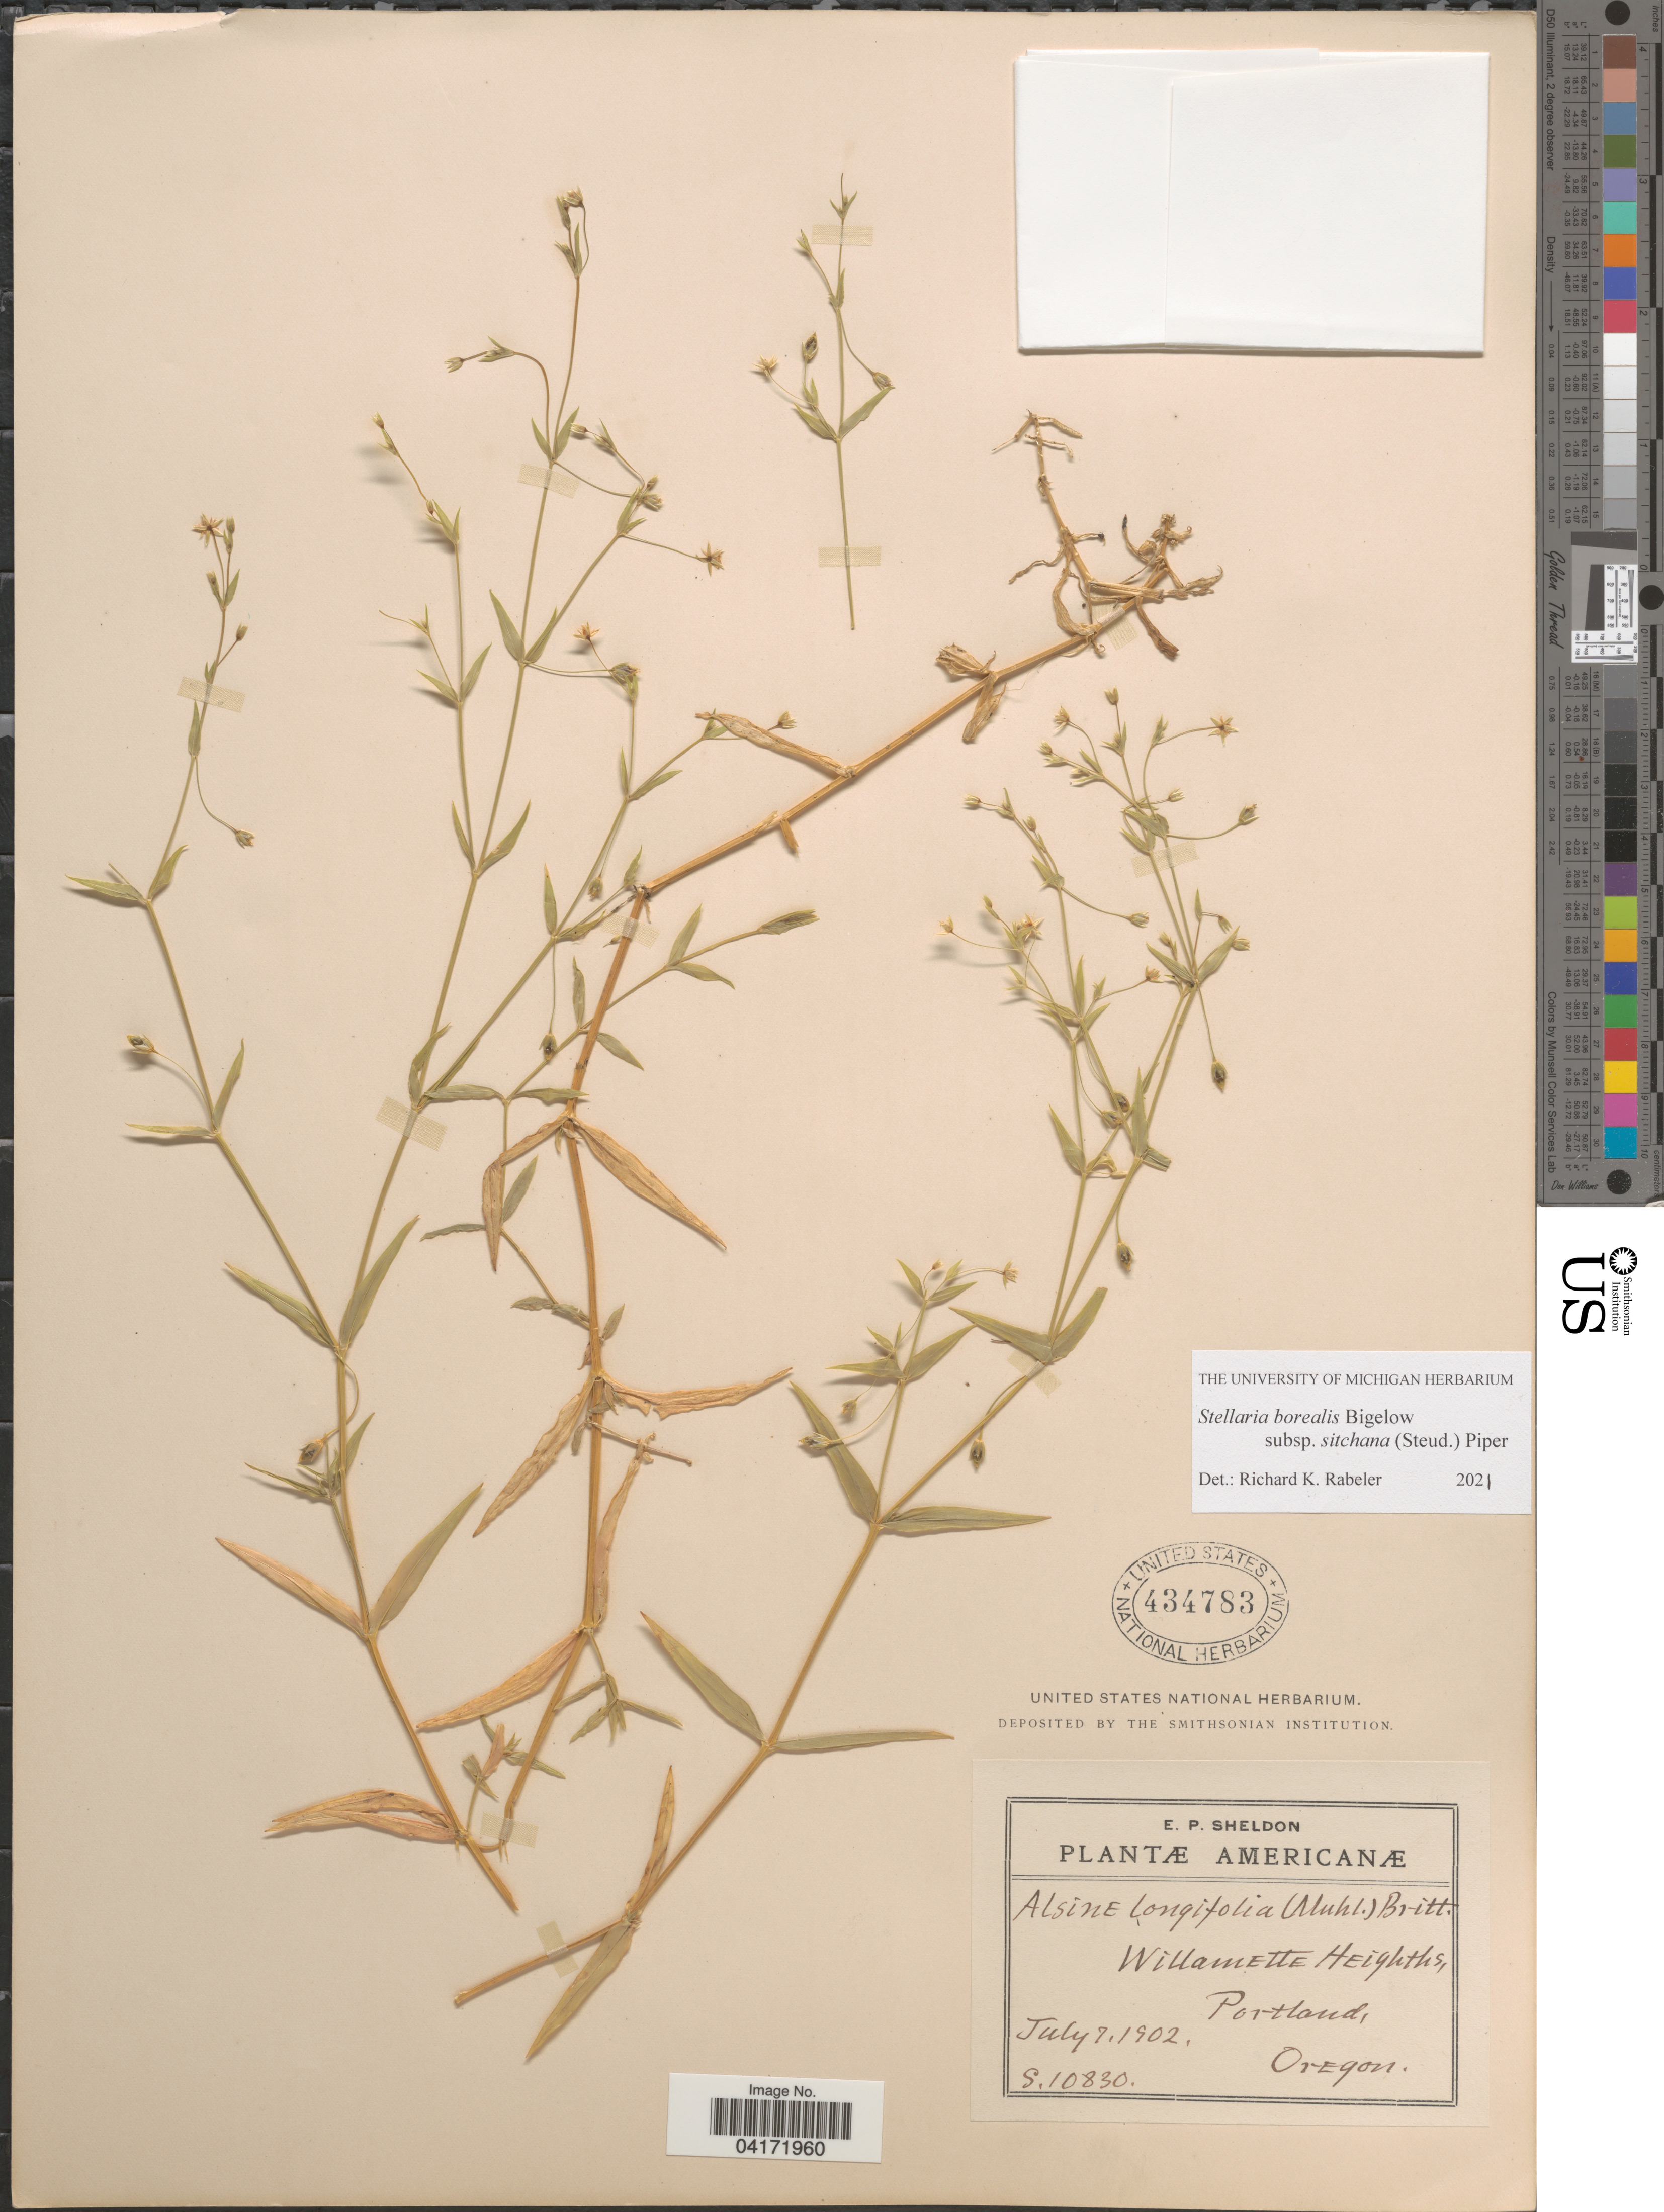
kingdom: Plantae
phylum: Tracheophyta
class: Magnoliopsida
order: Caryophyllales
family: Caryophyllaceae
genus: Stellaria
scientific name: Stellaria borealis subsp. sitchana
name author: (Steud.) Piper & Beattie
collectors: E. P. Sheldon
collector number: S.10830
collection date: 1902-07-07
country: United States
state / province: Oregon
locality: Willamette Heights, Portland.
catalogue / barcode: US 434783